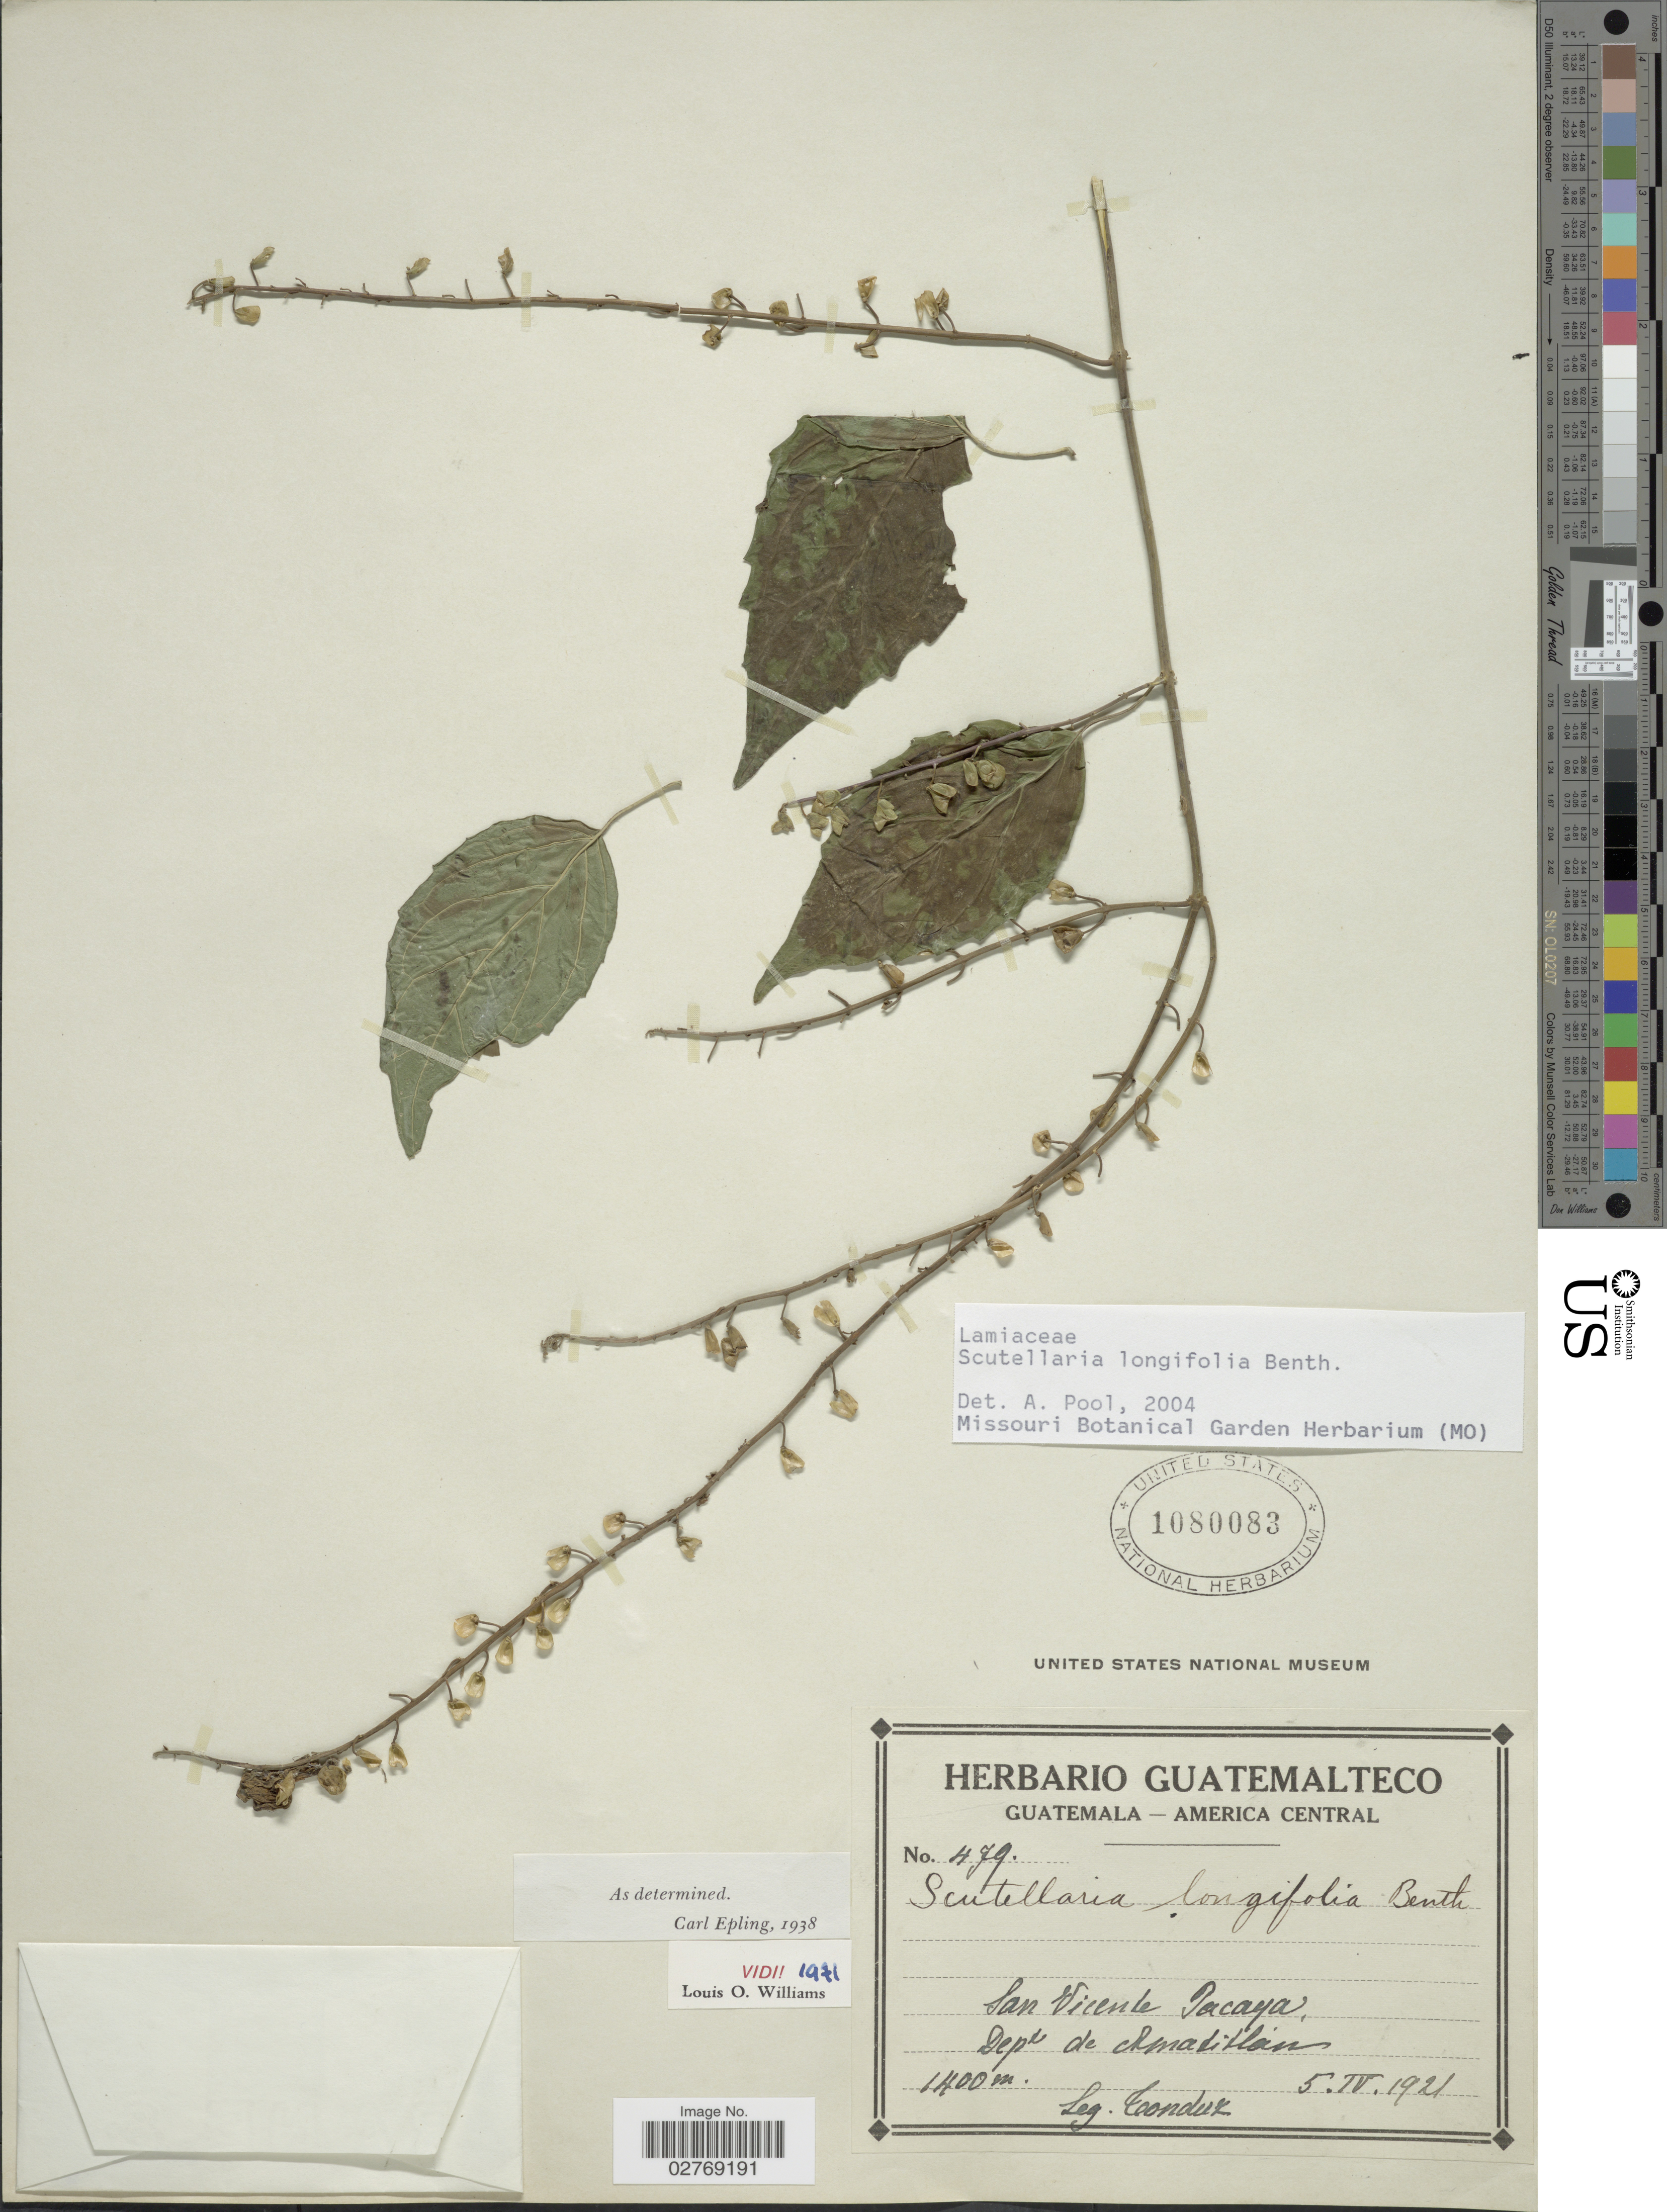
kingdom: Plantae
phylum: Tracheophyta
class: Magnoliopsida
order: Lamiales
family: Lamiaceae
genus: Scutellaria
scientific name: Scutellaria longifolia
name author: Donn. Sm.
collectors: Tonduz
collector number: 479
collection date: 1921-04-05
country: Guatemala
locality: San Vicente Pacaya, Dept. de Amatitlán.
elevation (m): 1400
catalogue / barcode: US 1080083